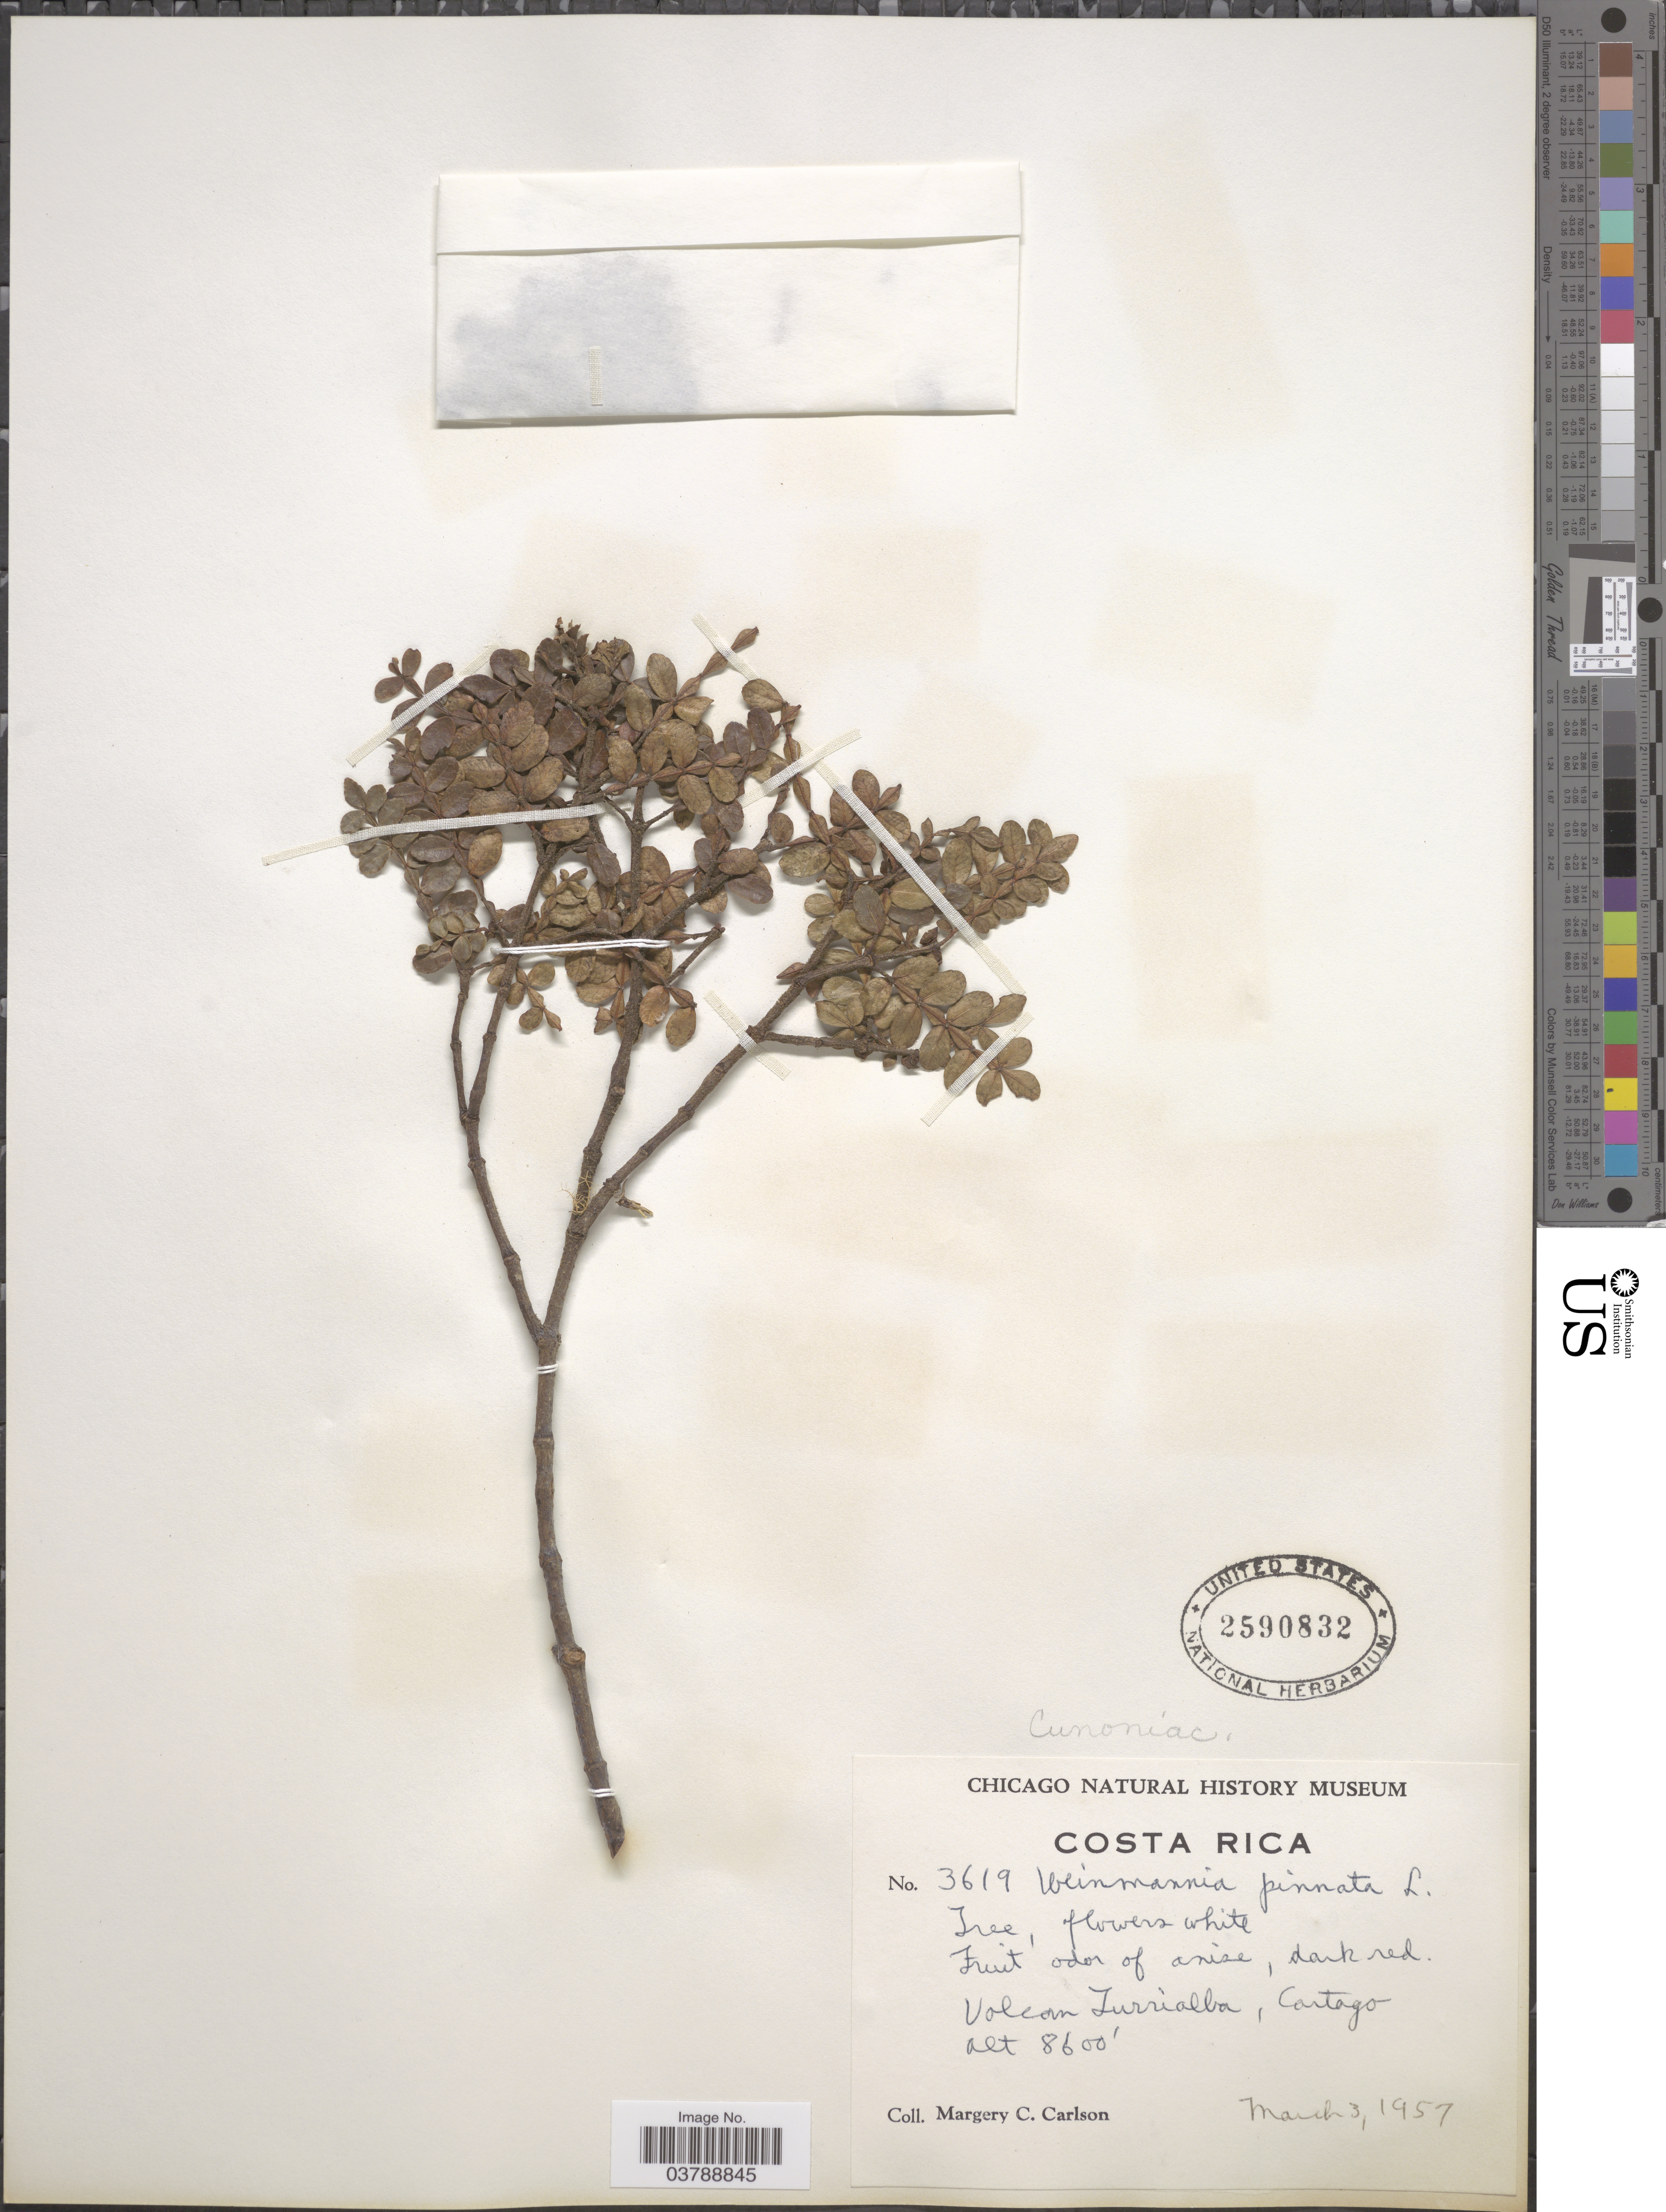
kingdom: Plantae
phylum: Tracheophyta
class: Magnoliopsida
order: Oxalidales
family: Cunoniaceae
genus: Weinmannia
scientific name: Weinmannia pinnata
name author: L.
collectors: M. C. Carlson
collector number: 3619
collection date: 1957-03-03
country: Costa Rica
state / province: Cartago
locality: Volcan Turrialba.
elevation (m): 2621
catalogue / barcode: US 2590832